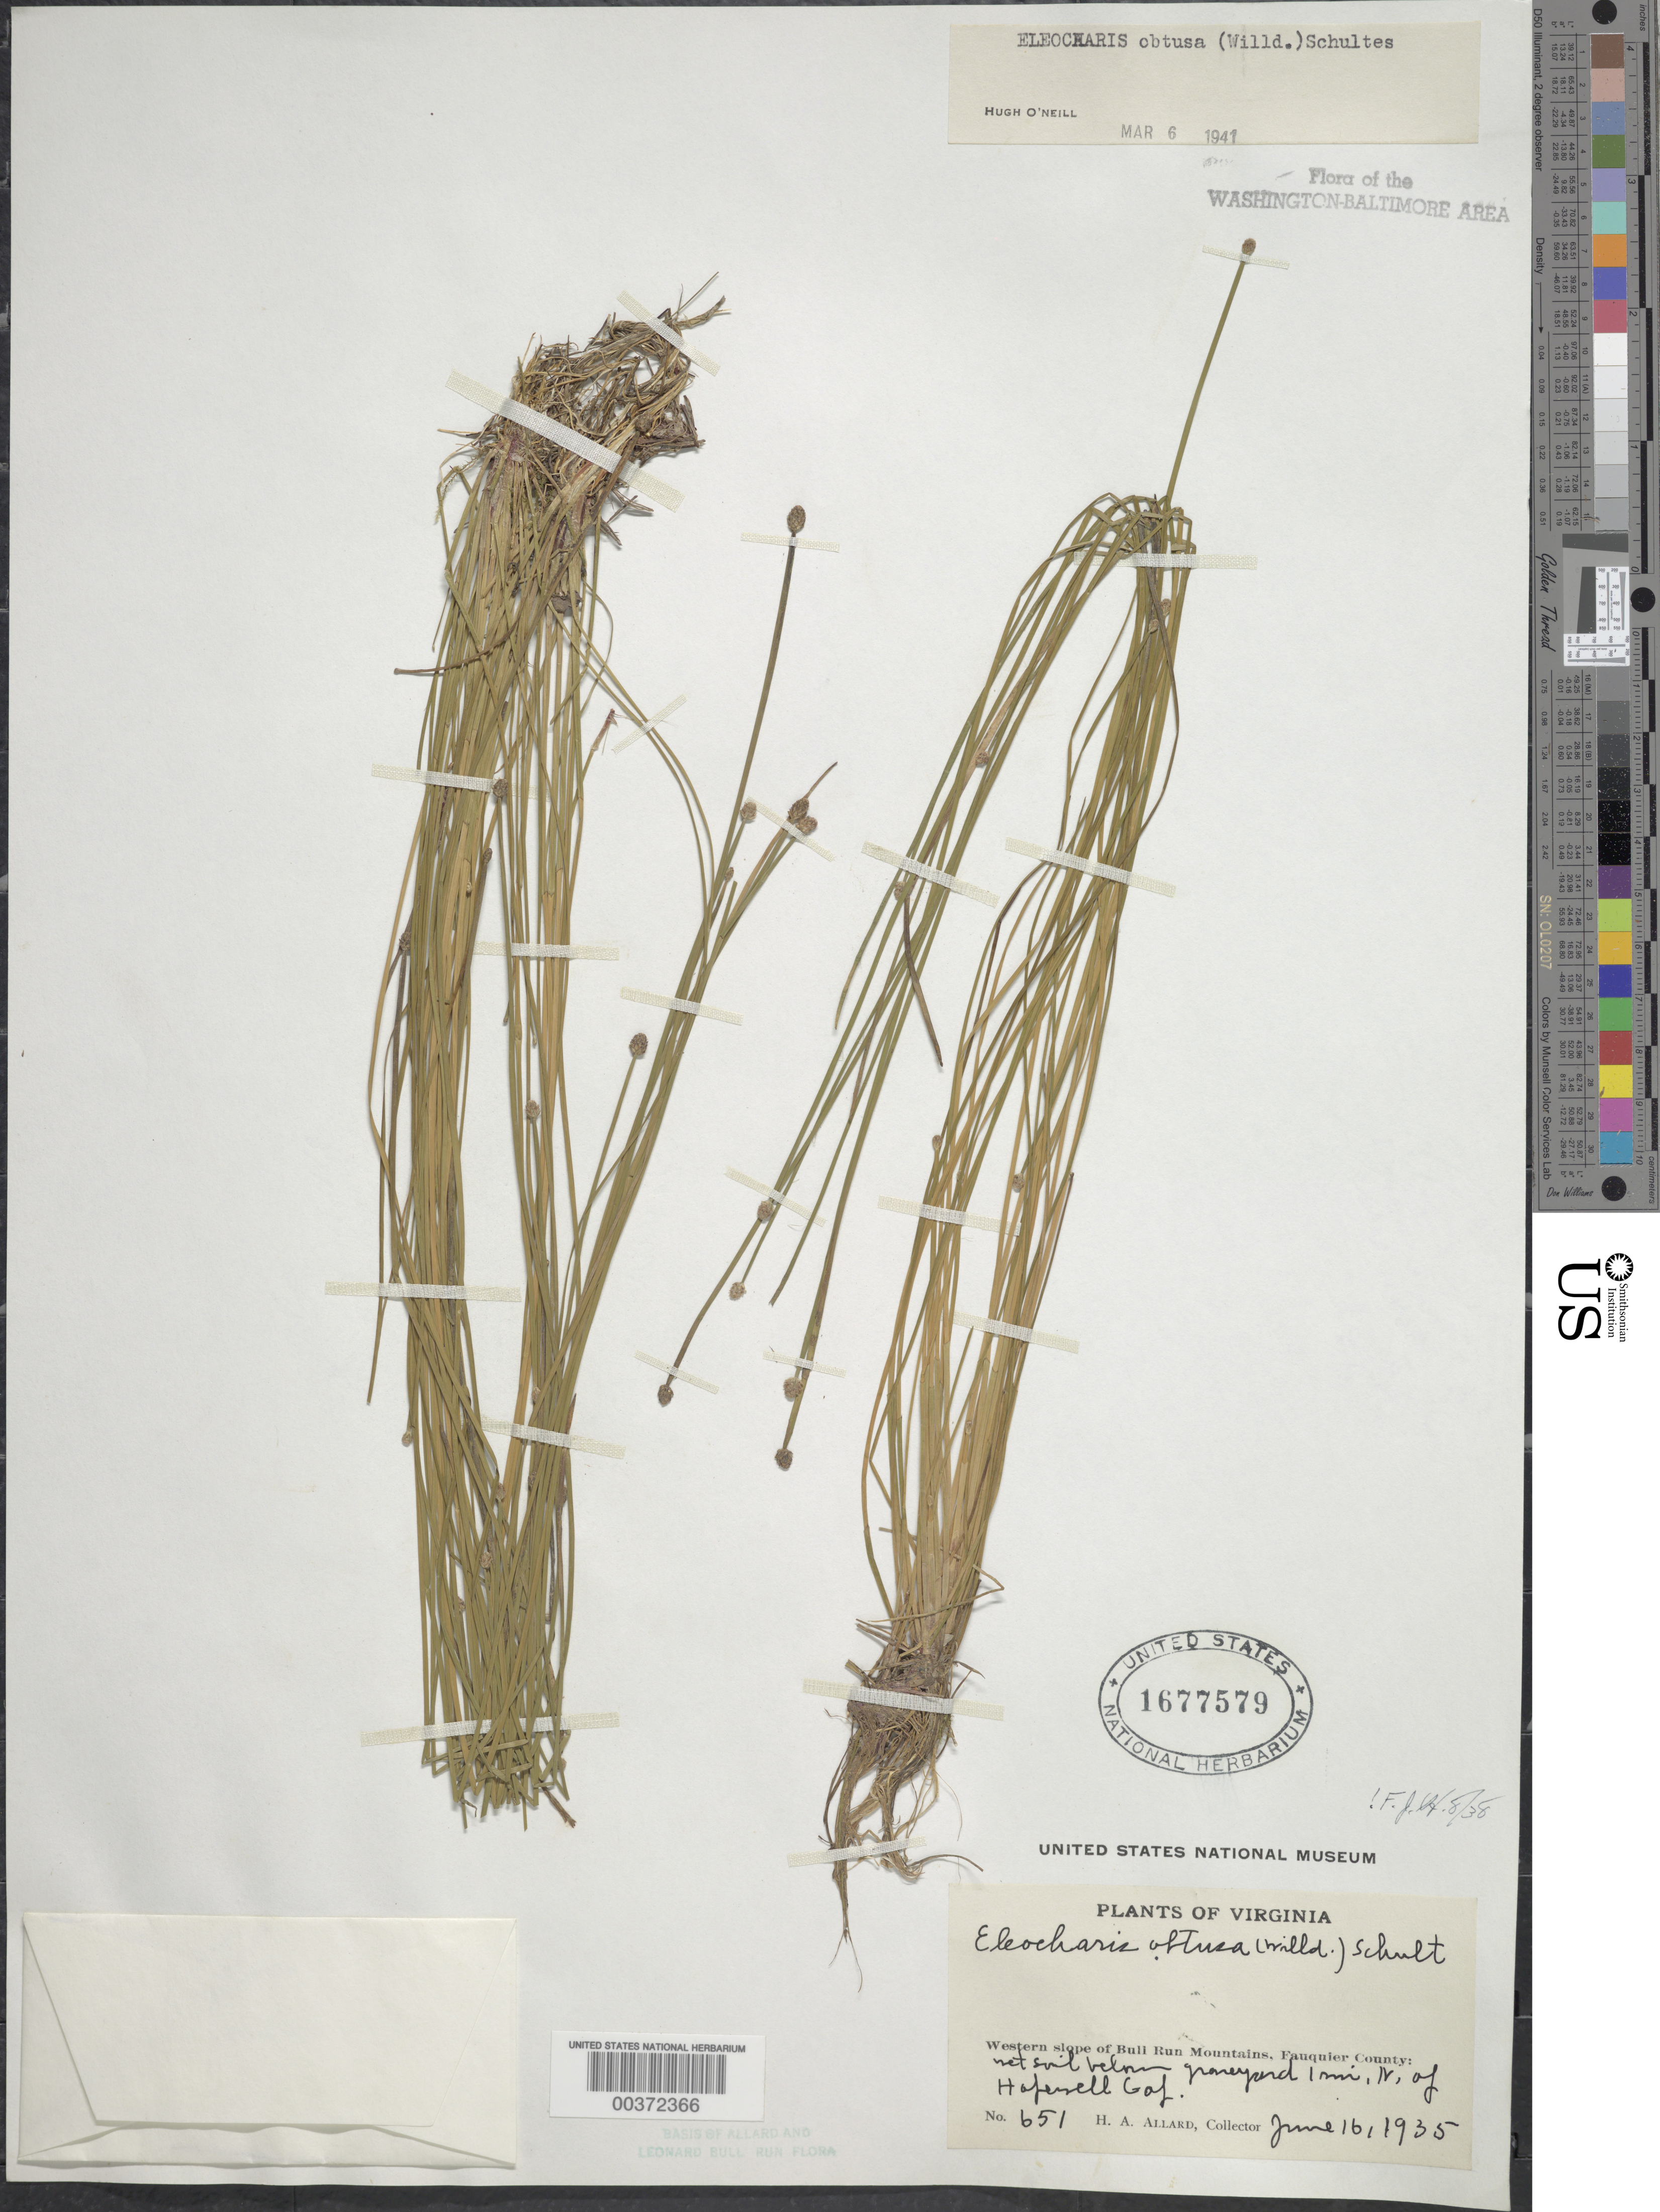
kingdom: Plantae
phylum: Tracheophyta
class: Liliopsida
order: Poales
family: Cyperaceae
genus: Eleocharis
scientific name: Eleocharis obtusa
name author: (Willd.) Schult.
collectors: H. A. Allard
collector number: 651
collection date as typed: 16 Jun 1935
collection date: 1935-06-16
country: United States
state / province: Virginia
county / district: Fauquier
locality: N of Hopewell Gap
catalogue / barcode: US 1677579